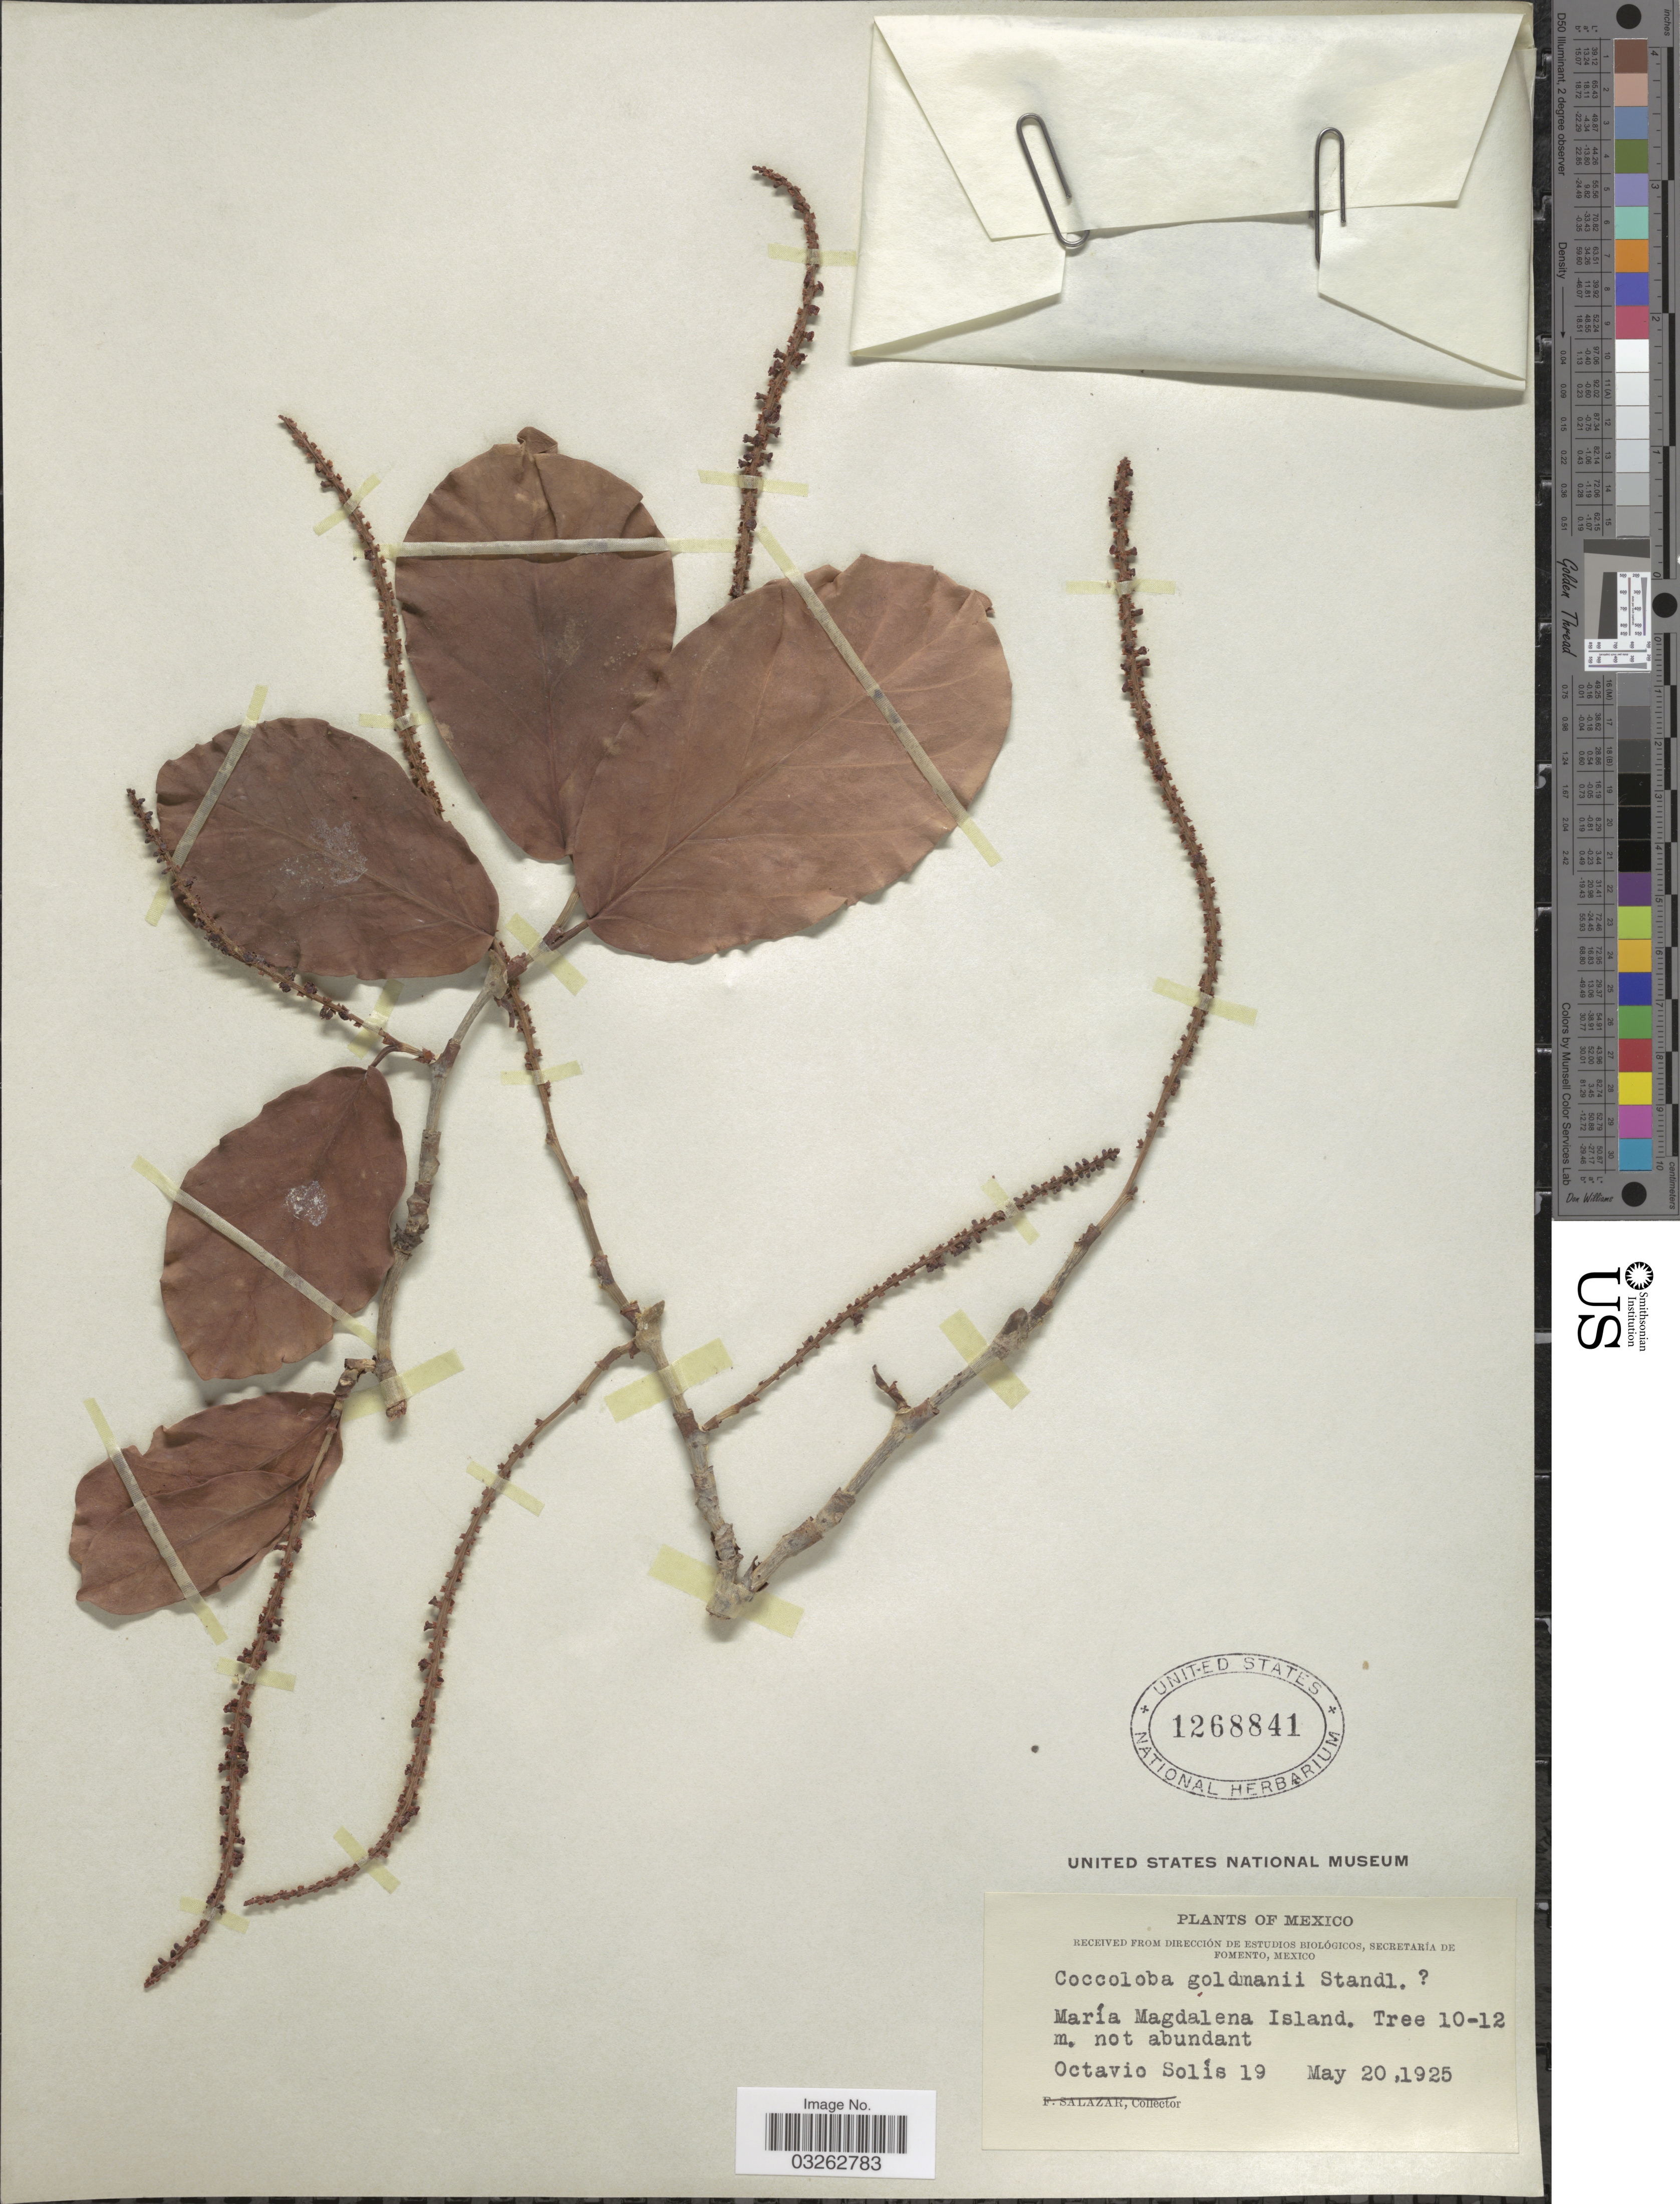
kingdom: Plantae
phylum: Tracheophyta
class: Magnoliopsida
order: Caryophyllales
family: Polygonaceae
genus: Coccoloba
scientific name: Coccoloba goldmanii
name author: Standl.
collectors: O. Solis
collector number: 19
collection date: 1925-05-20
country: Mexico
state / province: Nayarit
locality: Maria Magdalena Island.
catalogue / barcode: US 1268841